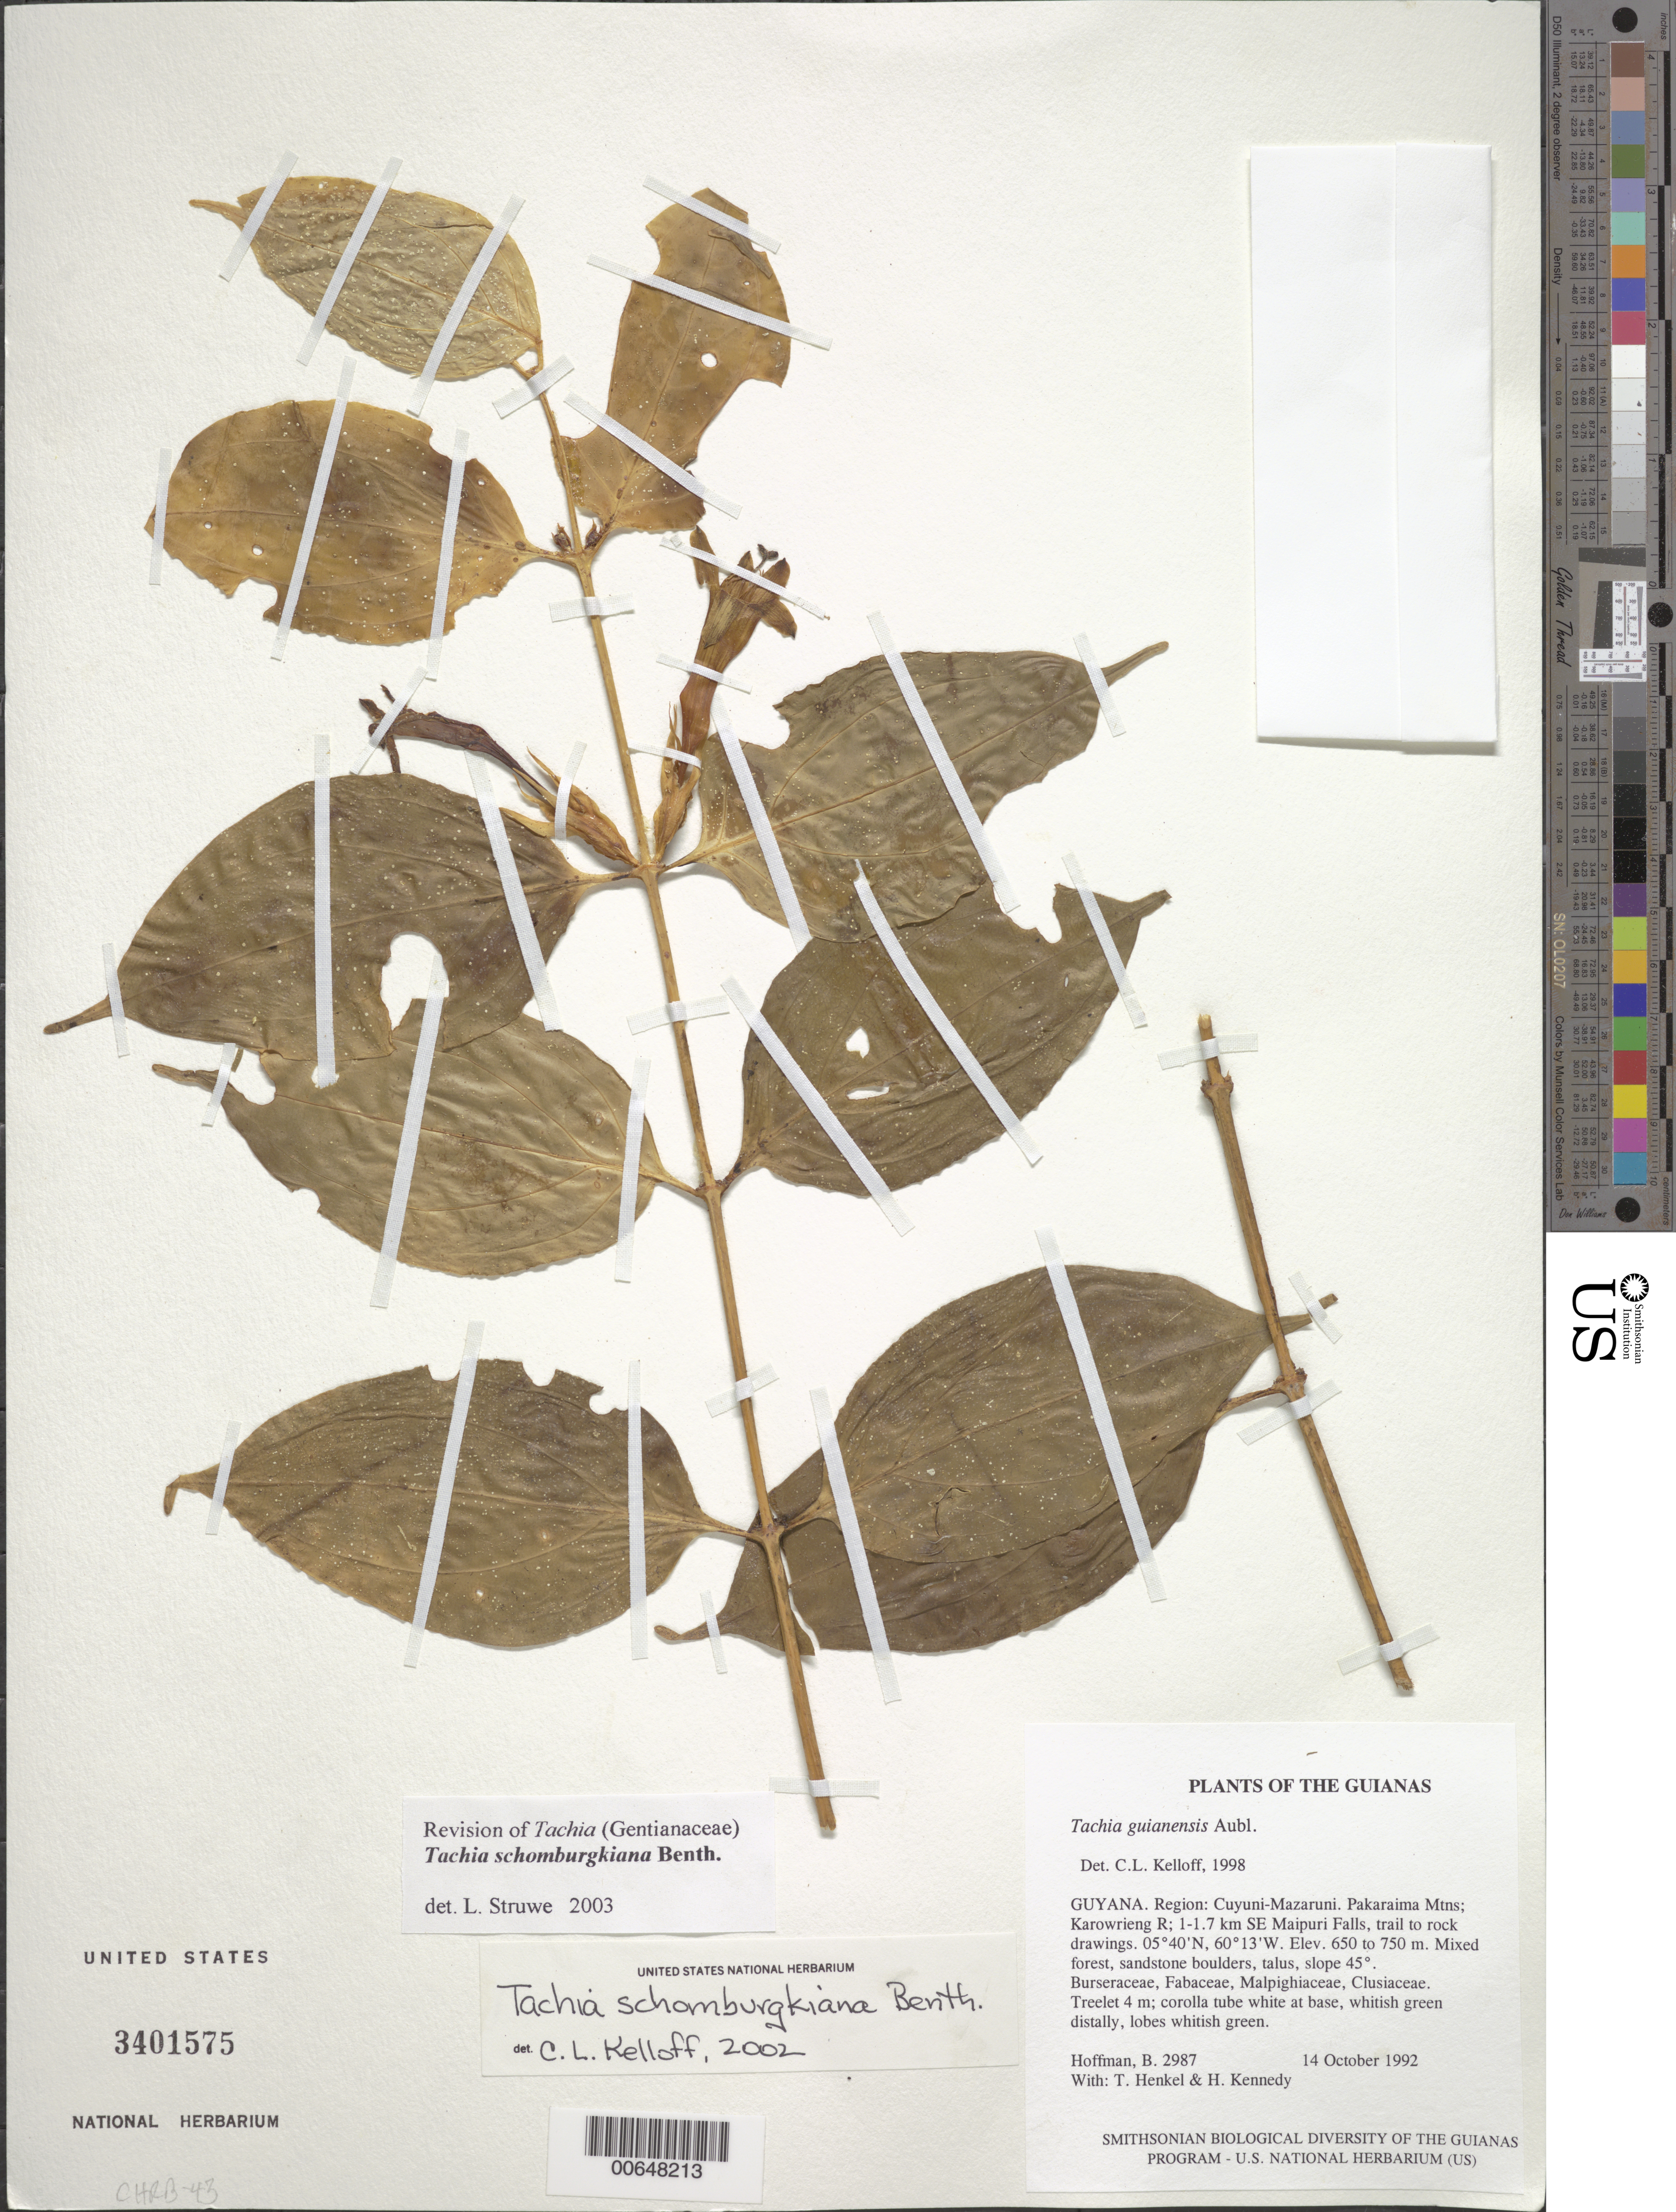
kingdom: Plantae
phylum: Tracheophyta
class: Magnoliopsida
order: Gentianales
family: Gentianaceae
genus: Tachia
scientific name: Tachia schomburgkiana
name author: Benth.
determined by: Kelloff, Carol L., (US), Smithsonian Institution - National Museum of Natural History (UNITED STATES)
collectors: B. Hoffman, T. Henkel & H. Kennedy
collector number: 2987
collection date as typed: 14 October 1992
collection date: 1992-10-14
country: Guyana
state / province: Cuyuni-Mazaruni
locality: Pakaraima Mountains; Karowrieng River; 1-1.7 km SE of Maipuri Falls, trail to rock drawings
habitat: Mixed forest, sandstone boulders, talus, slope 45°. Burseraceae, Fabaceae, Malpighiaceae, Clusiaceae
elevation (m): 650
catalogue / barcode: US 3401575